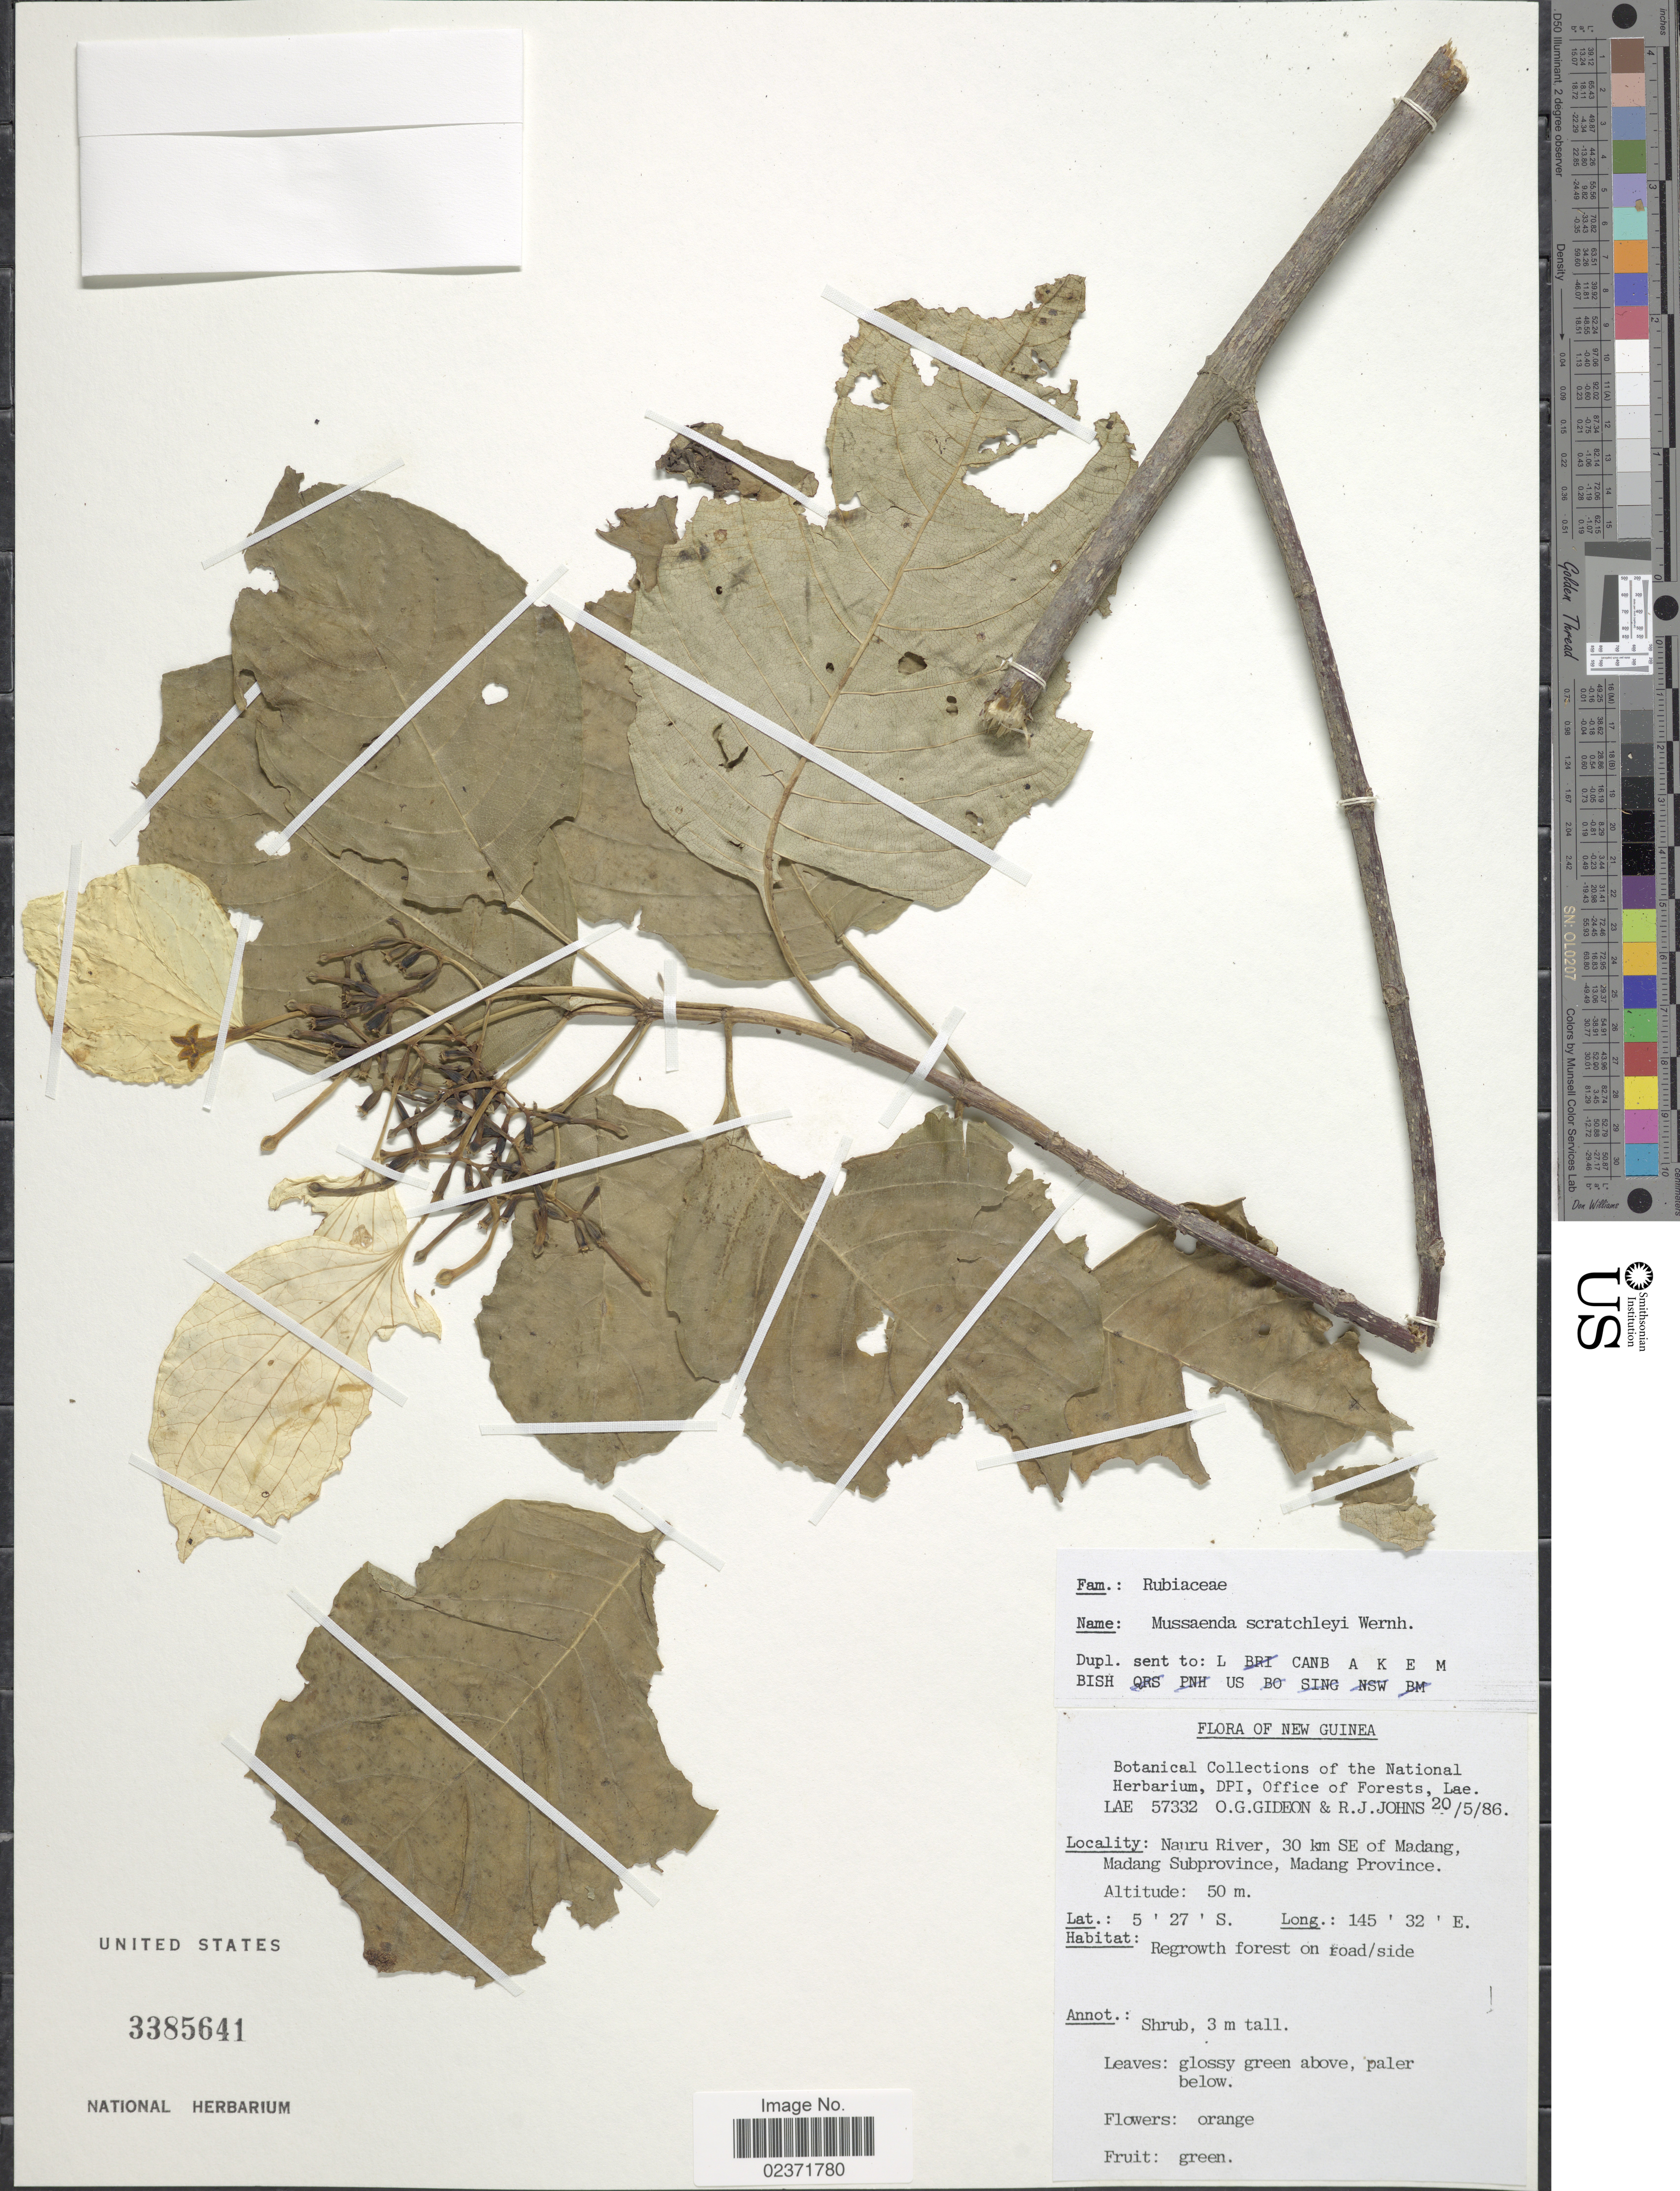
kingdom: Plantae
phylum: Tracheophyta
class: Magnoliopsida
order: Gentianales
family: Rubiaceae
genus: Mussaenda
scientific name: Mussaenda scratchleyi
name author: Wernham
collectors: O. Gideon & R. Johns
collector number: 57332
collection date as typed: Transcribed d/m/y: 20/5/86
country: Papua New Guinea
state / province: Madang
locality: New Guinea, Nauru River, 30 km SE of Madang, Madang Subprovince, Madang Province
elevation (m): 50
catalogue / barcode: US 3385641